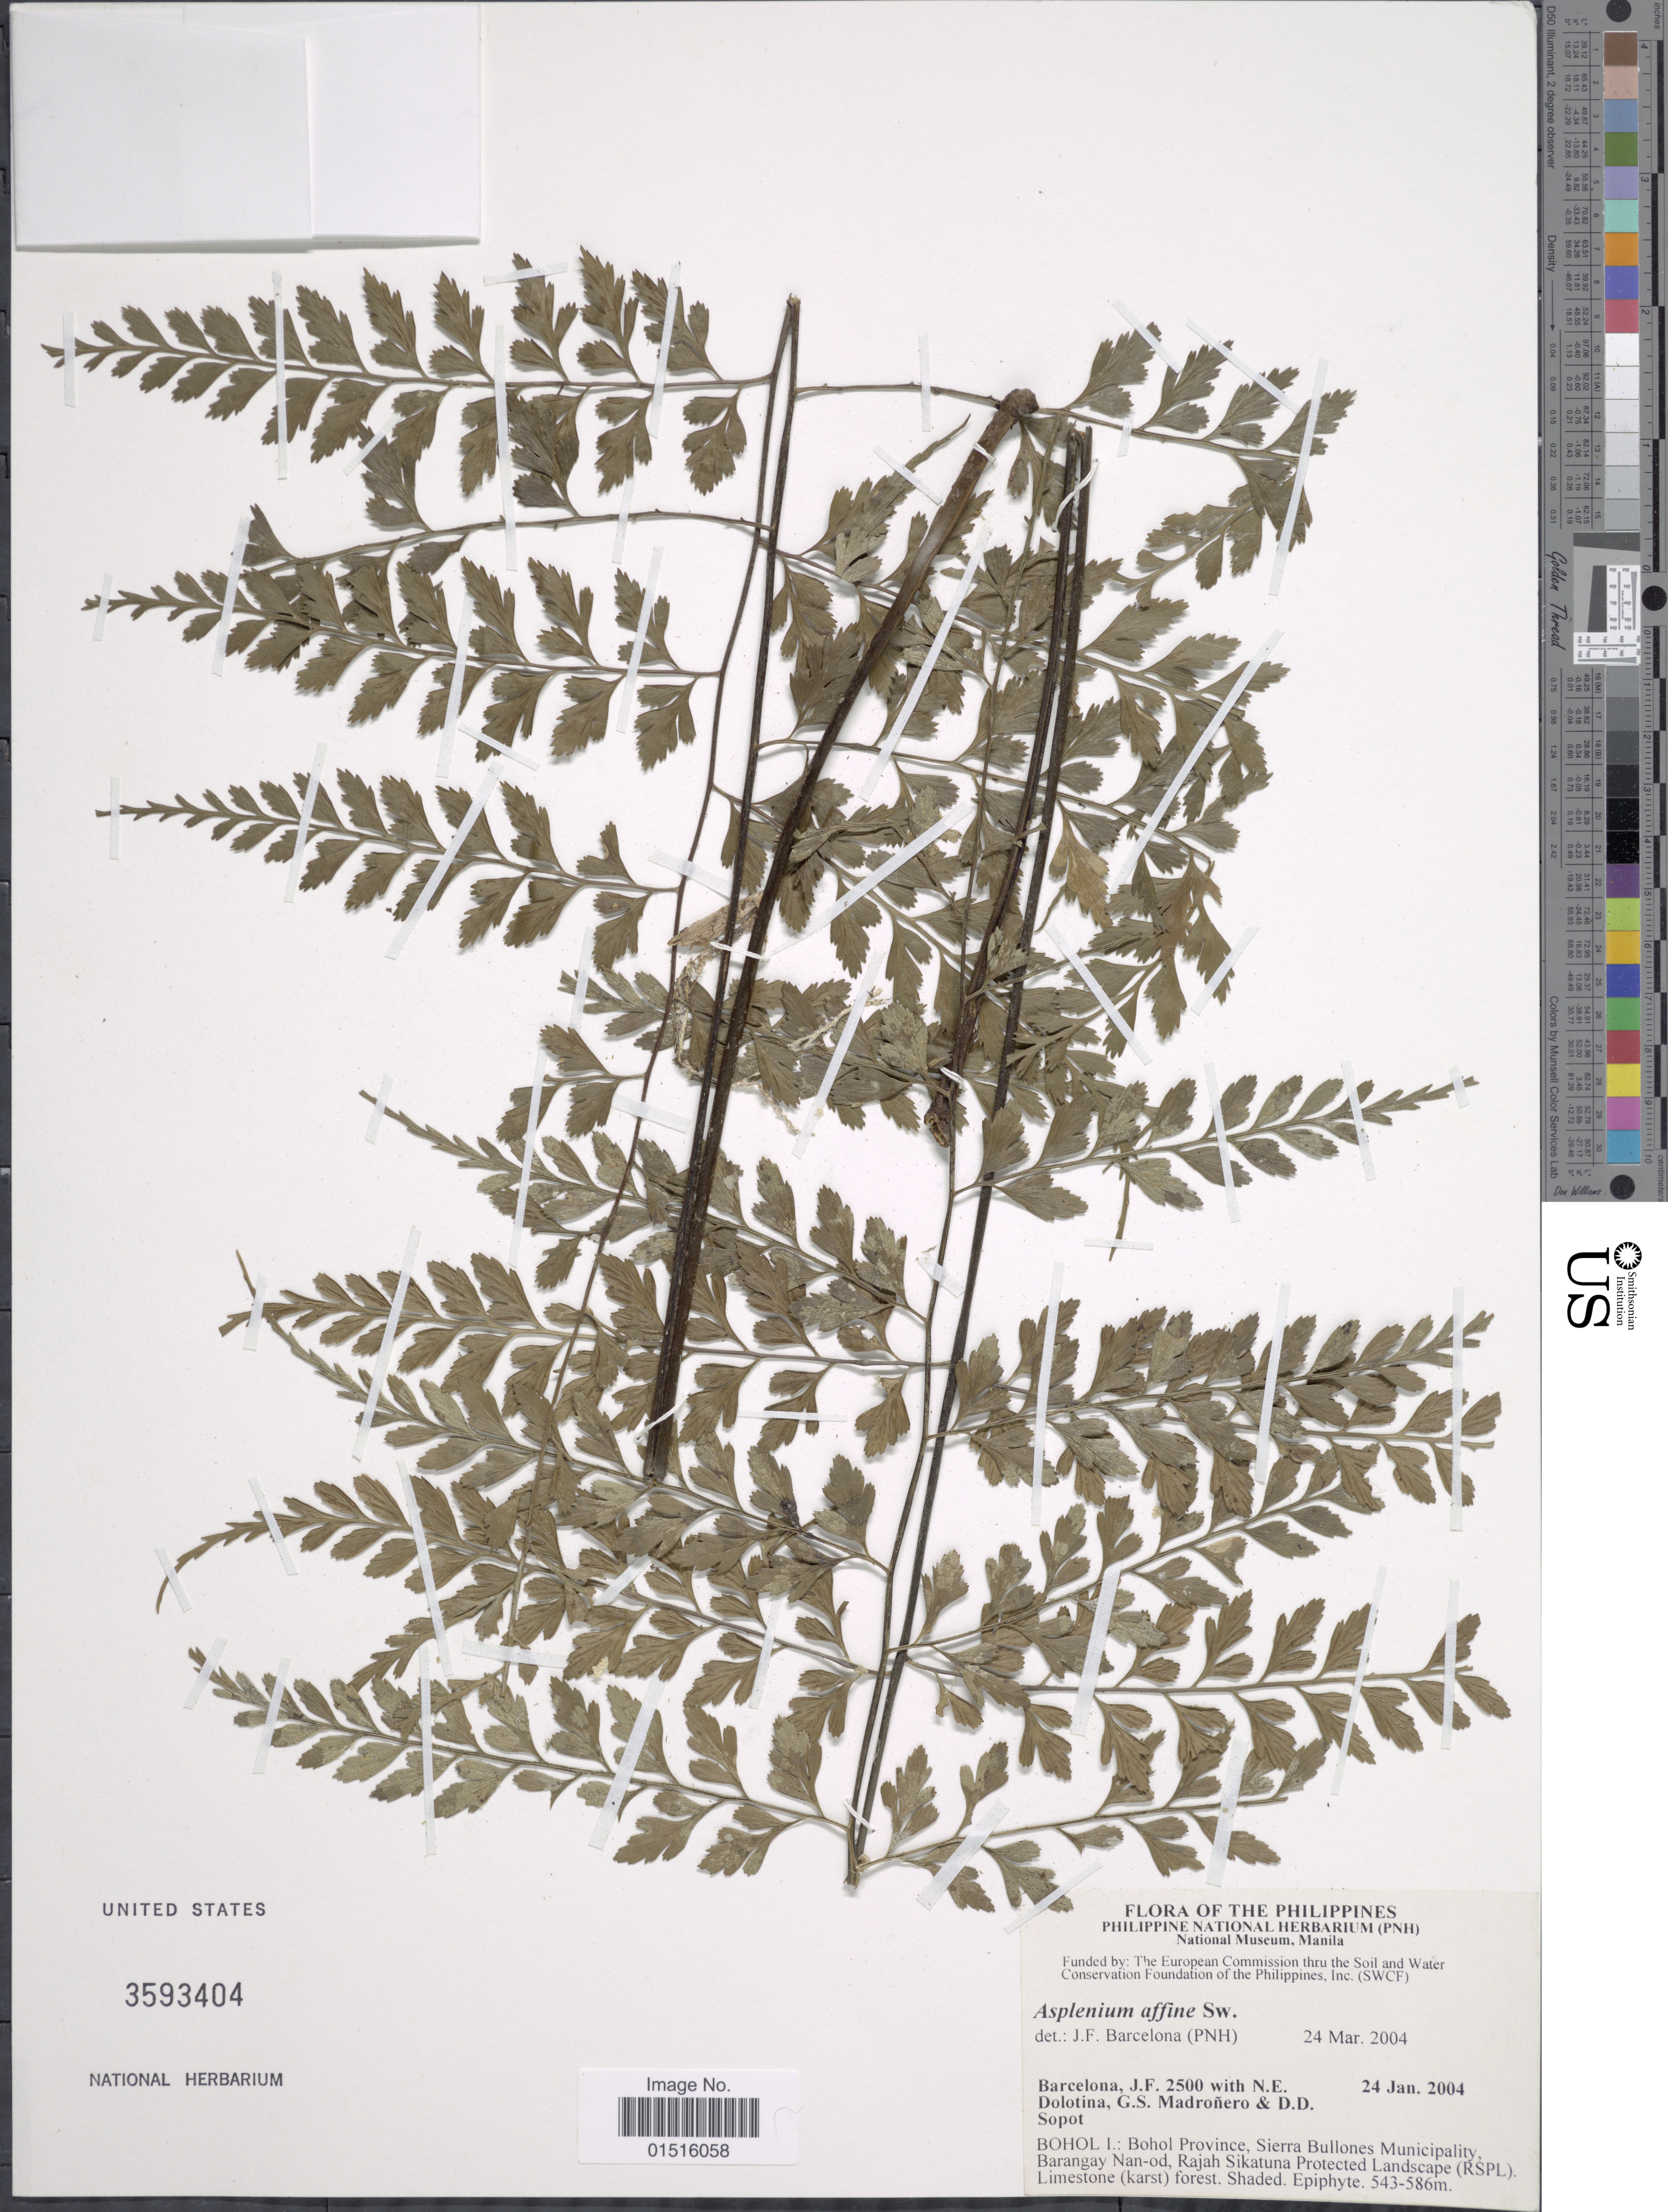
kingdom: Plantae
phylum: Tracheophyta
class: Polypodiopsida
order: Polypodiales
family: Aspleniaceae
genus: Asplenium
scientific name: Asplenium affine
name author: Sw.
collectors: J. F. Barcelona, N. Dolotina, G. Madroñero & D. Sopot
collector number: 2500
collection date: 2004-01-24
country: Philippines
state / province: Central Visayas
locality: Bohol I.: Bohol Province, Sierra Bullones Municipality, Barangay Nan-od, Rajah Sikutuna Protected Landscape (RSPL). Limestone (karst) forest.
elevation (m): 543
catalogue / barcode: US 3593404